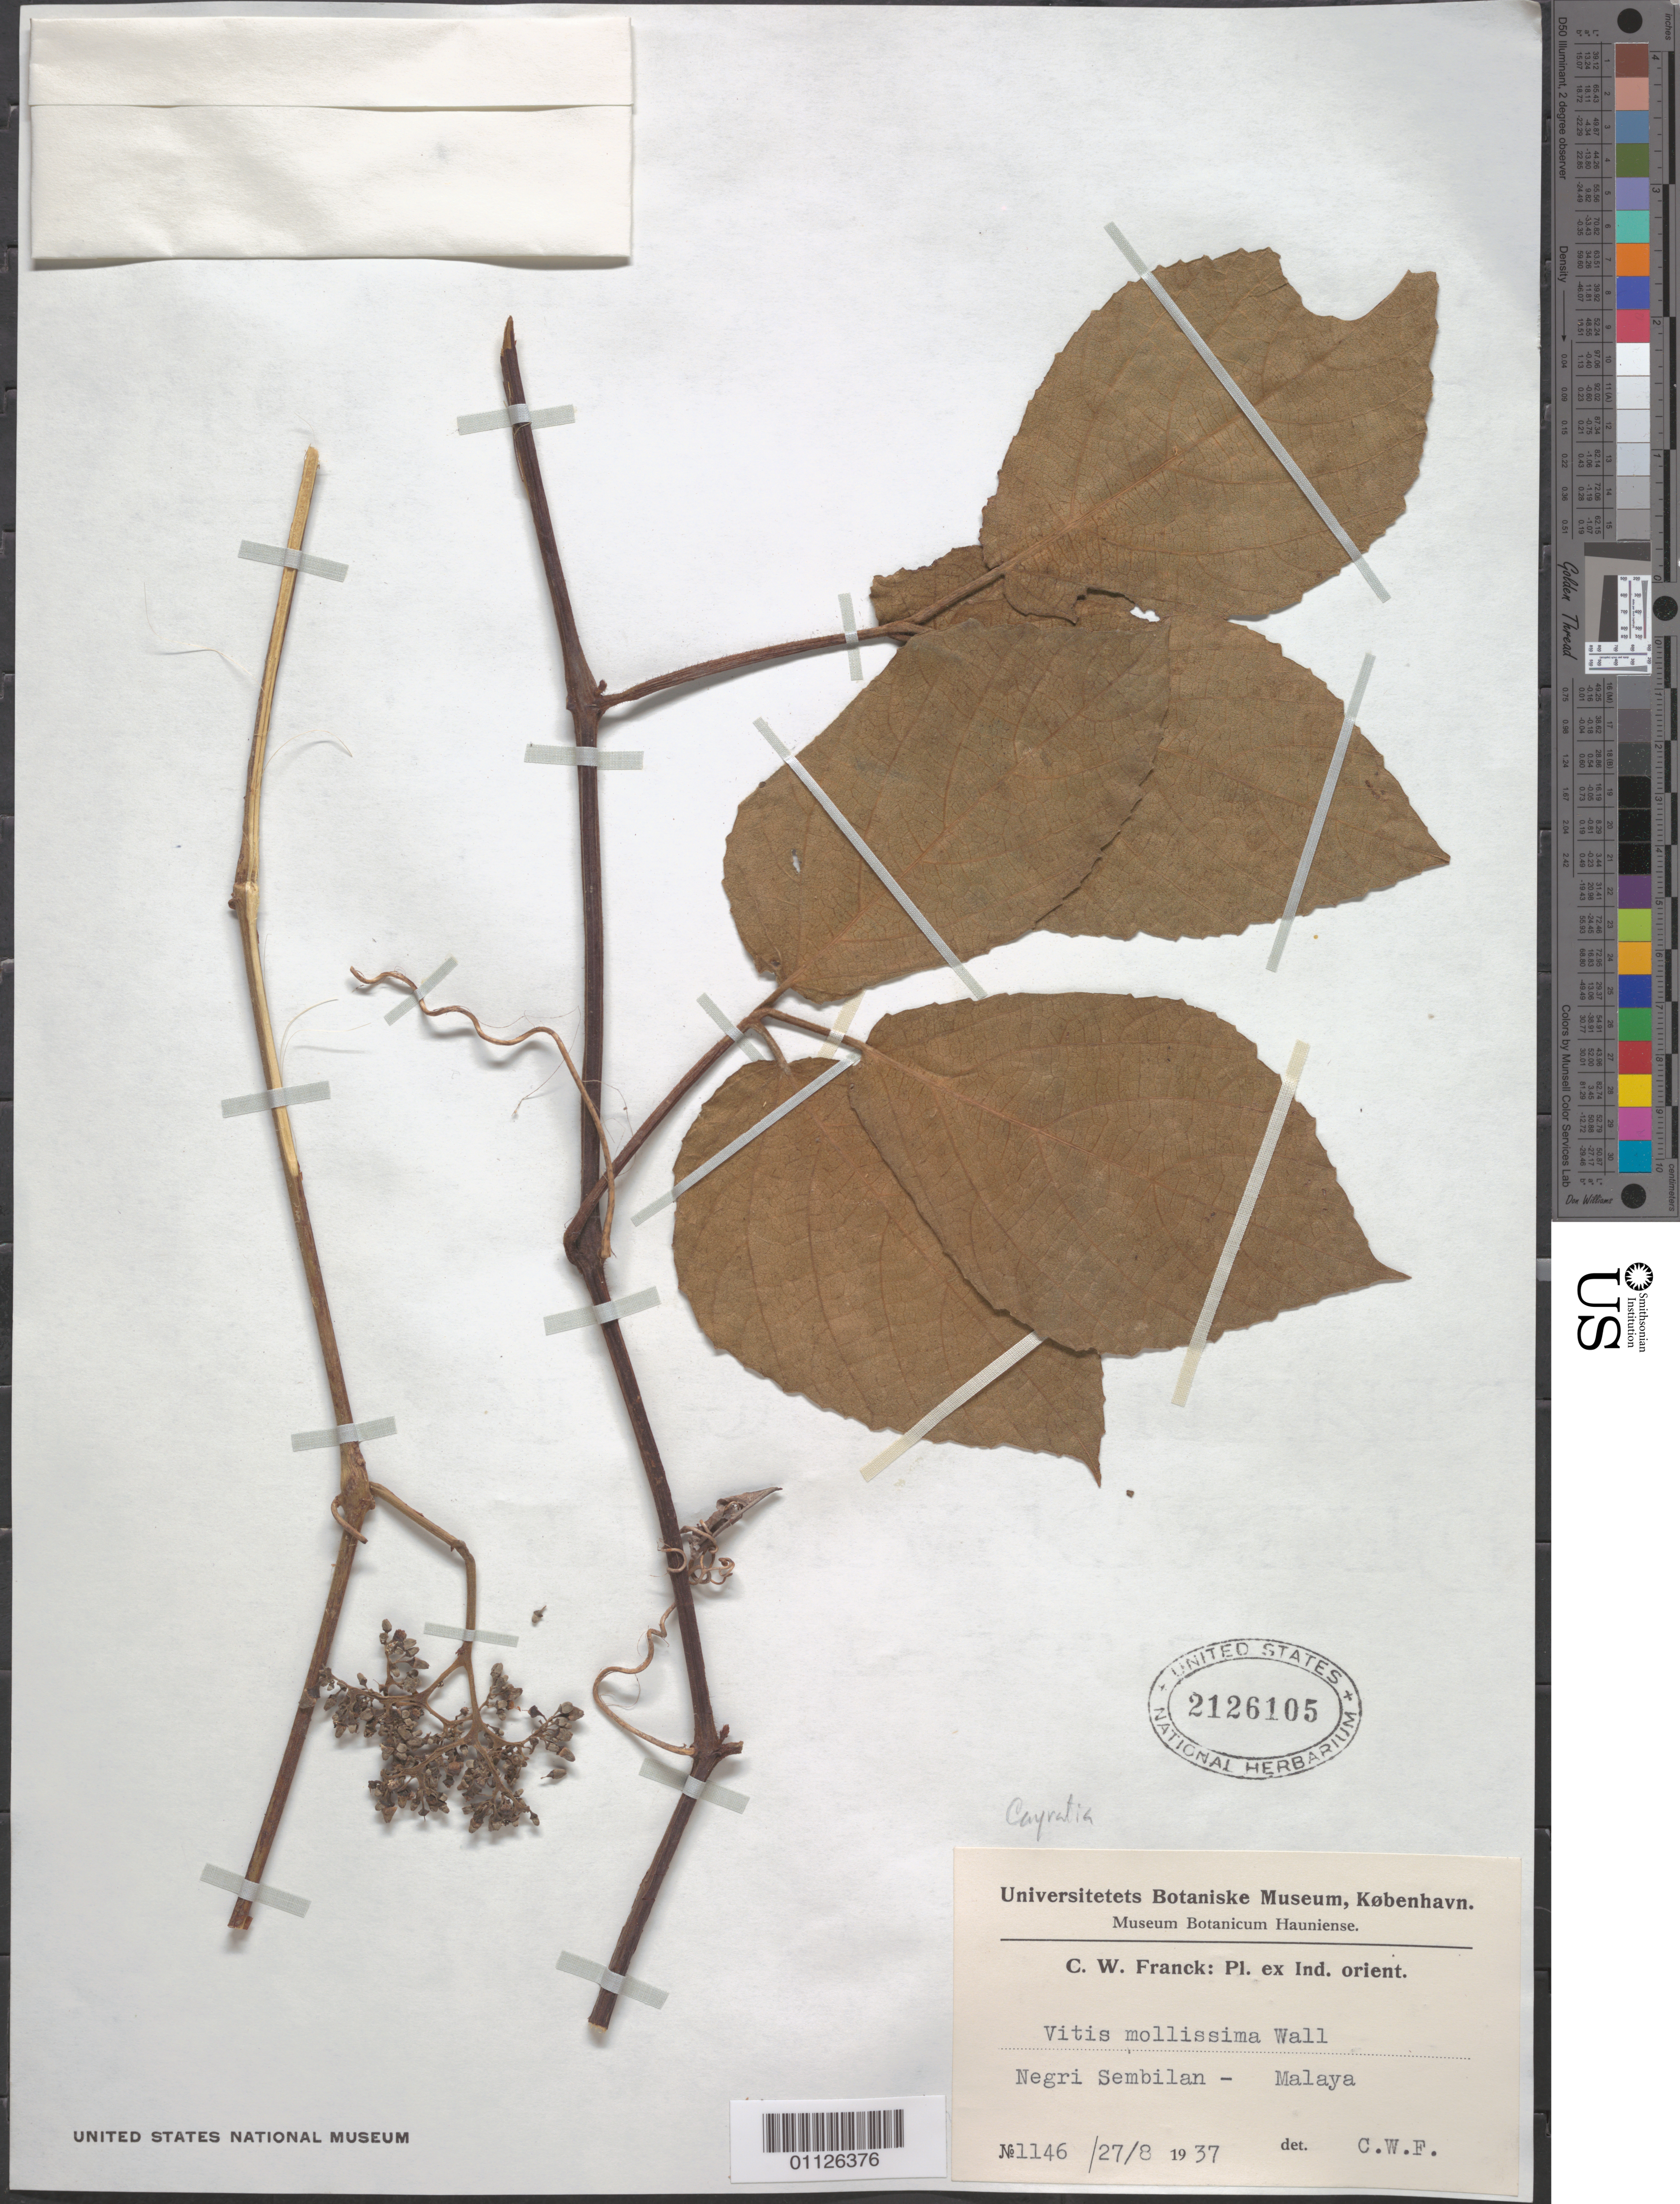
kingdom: Plantae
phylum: Tracheophyta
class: Magnoliopsida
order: Vitales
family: Vitaceae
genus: Cayratia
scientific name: Cayratia mollissima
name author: (A. Wall) Gagnep.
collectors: C. Franck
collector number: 1146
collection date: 1937-08-27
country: Malaysia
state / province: Negeri Sembilan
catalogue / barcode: US 2126105